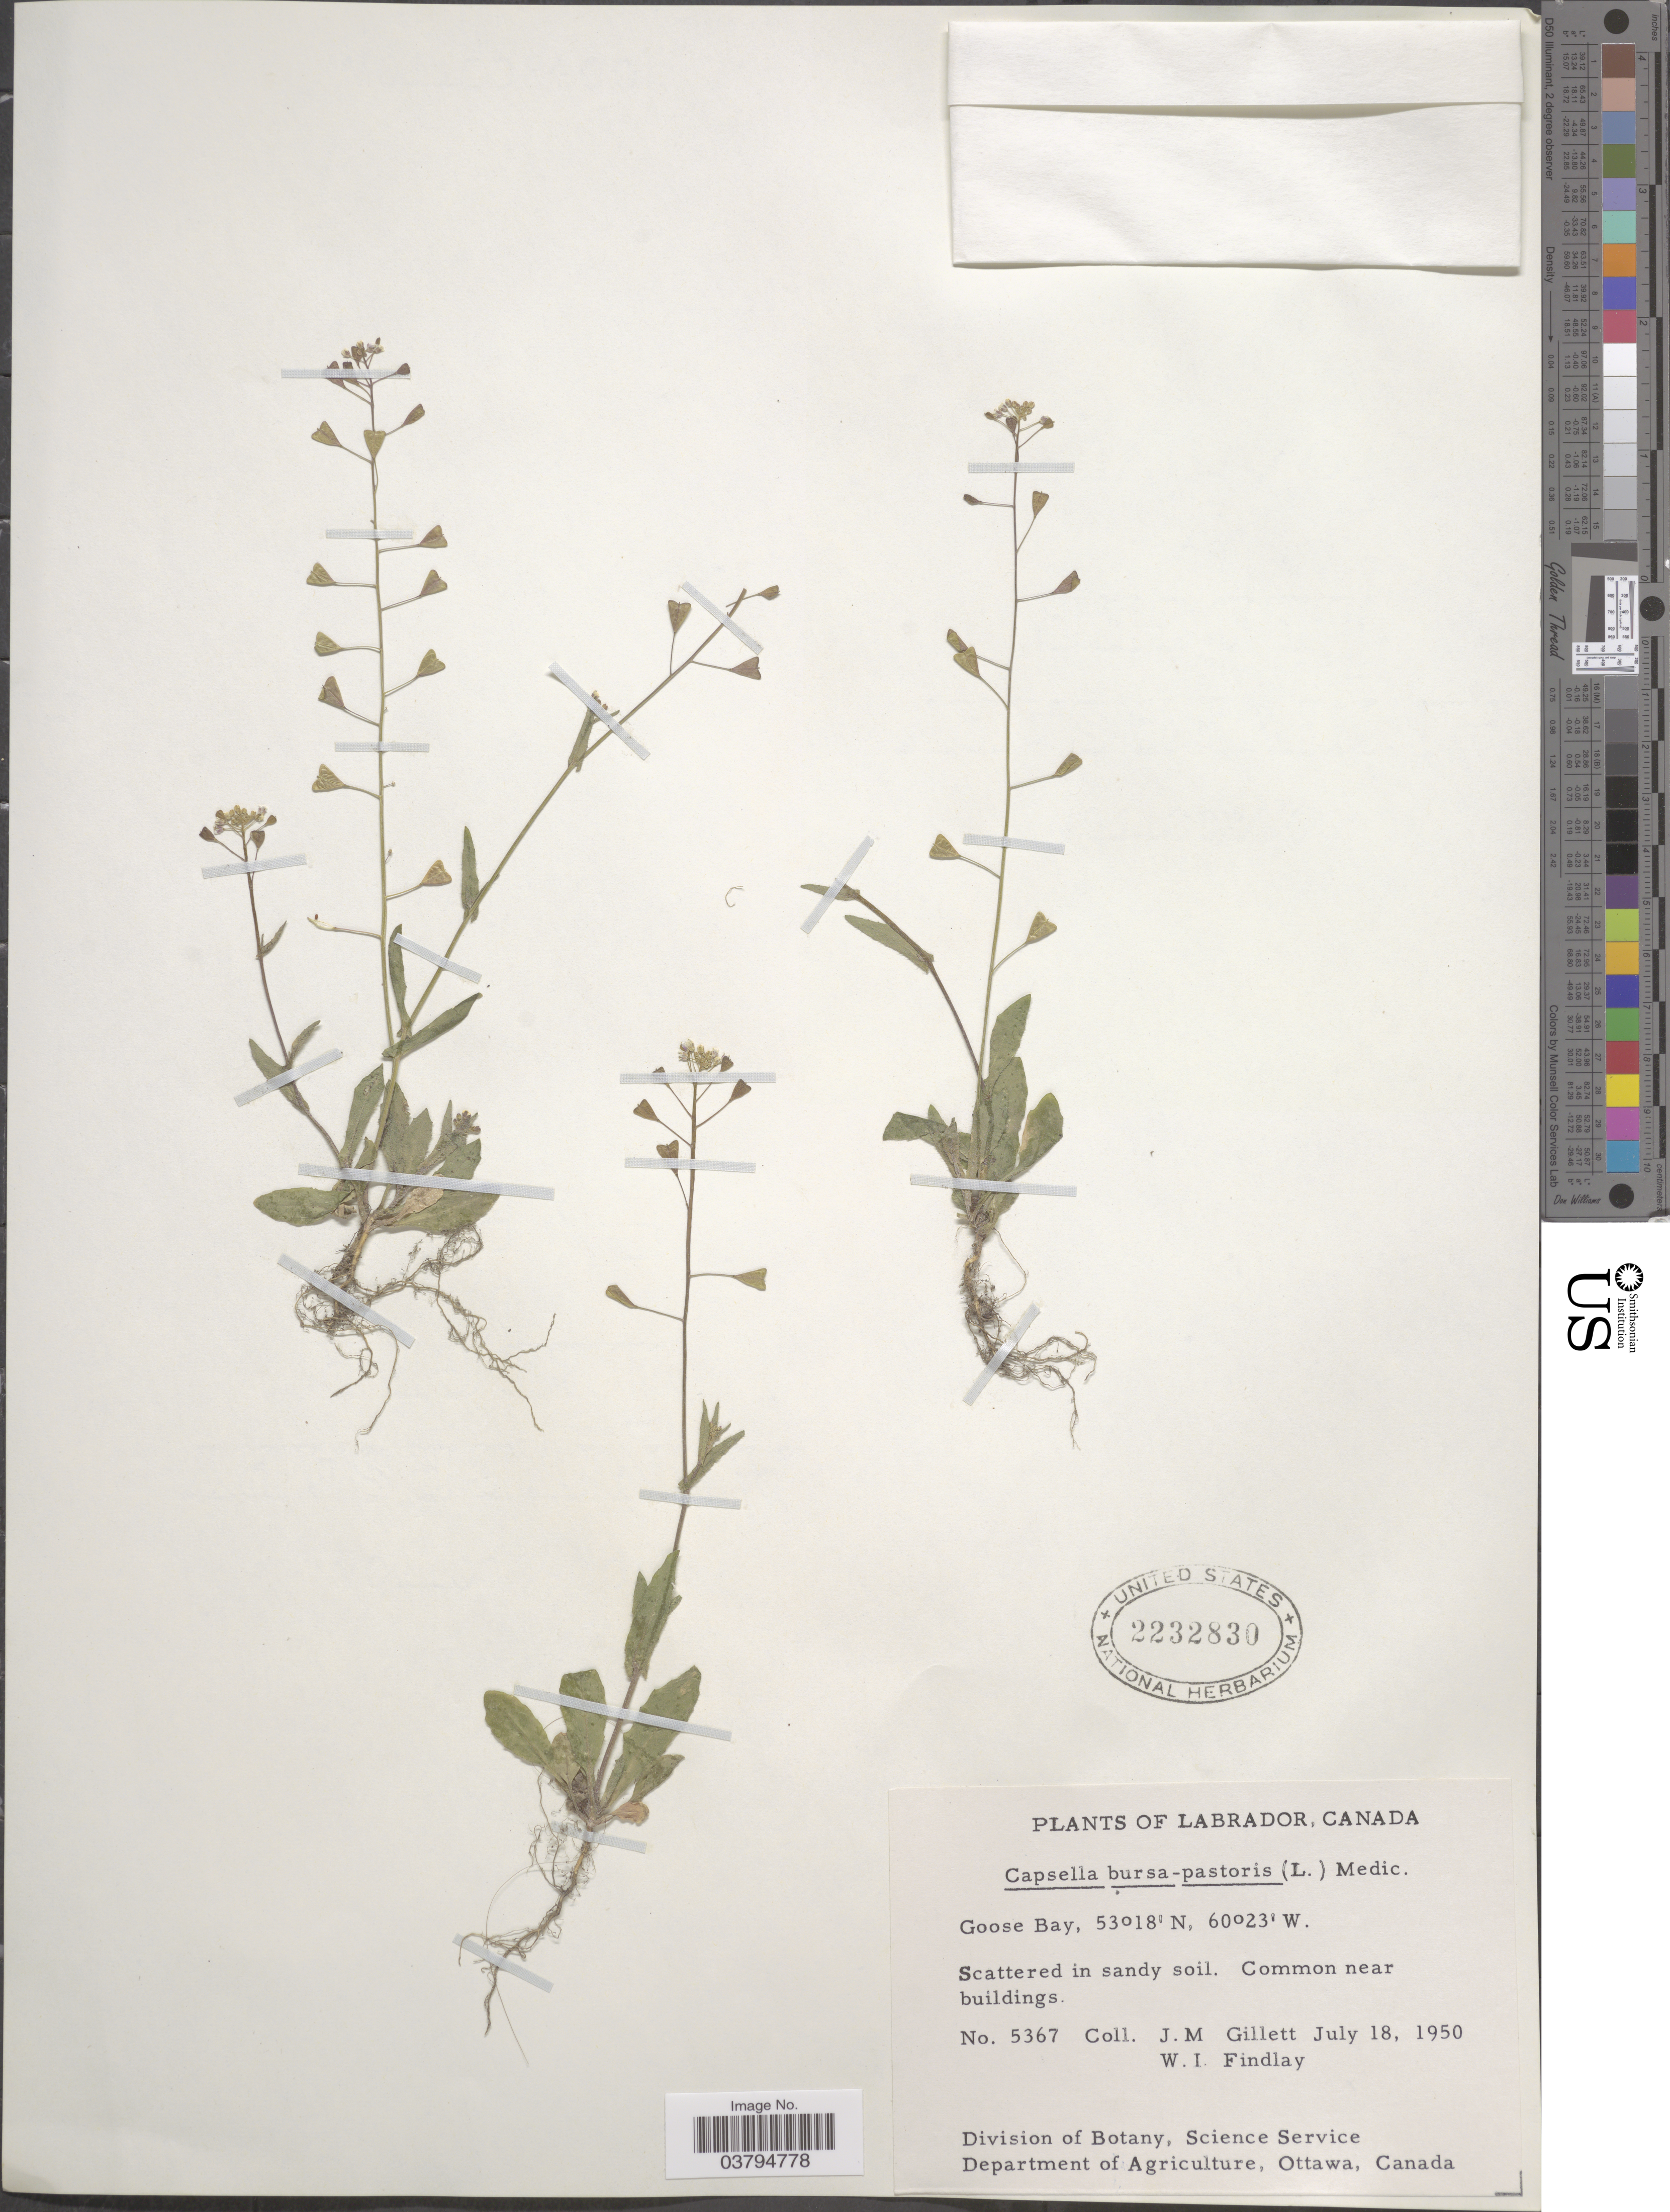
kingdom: Plantae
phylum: Tracheophyta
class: Magnoliopsida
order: Brassicales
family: Brassicaceae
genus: Capsella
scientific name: Capsella bursa-pastoris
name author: (L.) Medik.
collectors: J. M. Gillett & W. Findlay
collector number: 5367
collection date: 1950-07-18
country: Canada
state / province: Newfoundland and Labrador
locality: Labrador. Goose Bay.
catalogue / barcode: US 2232830